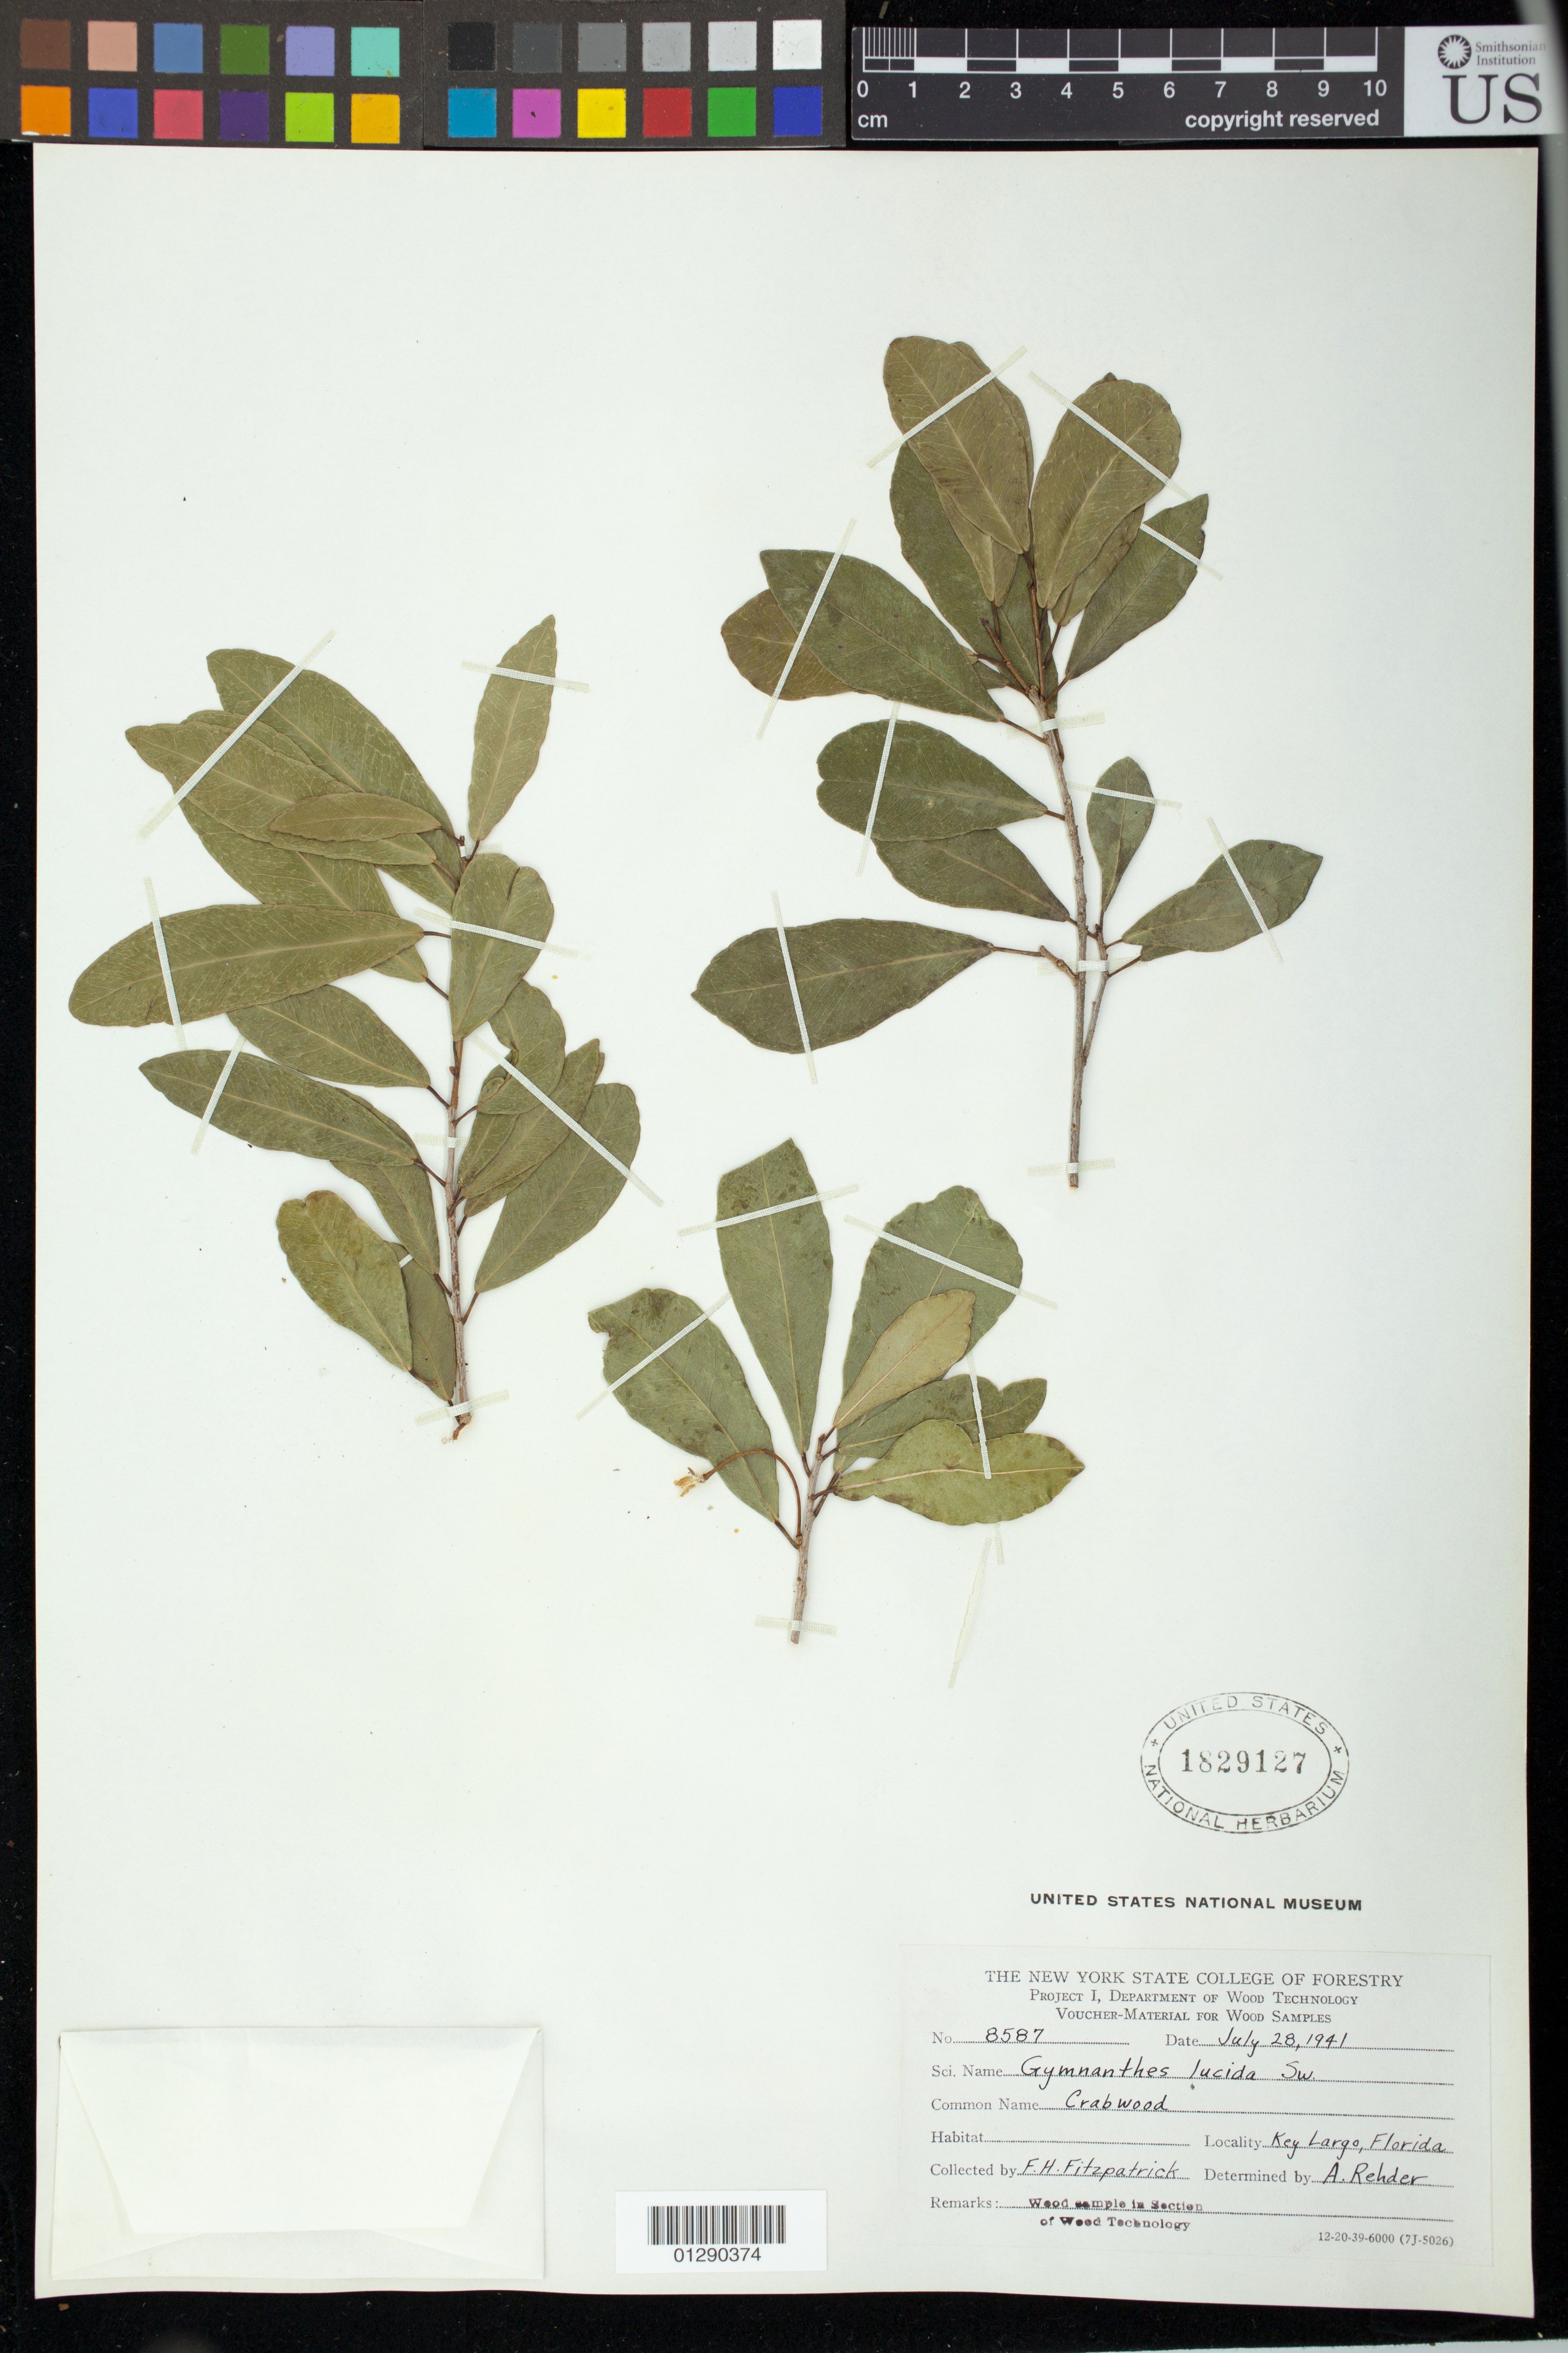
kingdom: Plantae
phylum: Tracheophyta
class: Magnoliopsida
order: Malpighiales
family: Euphorbiaceae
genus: Gymnanthes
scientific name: Gymnanthes lucida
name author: Sw.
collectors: F. Fitzpatrick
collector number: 8587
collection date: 1941-07-28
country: United States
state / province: Florida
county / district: Monroe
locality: Key Largo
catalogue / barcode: US 1829127